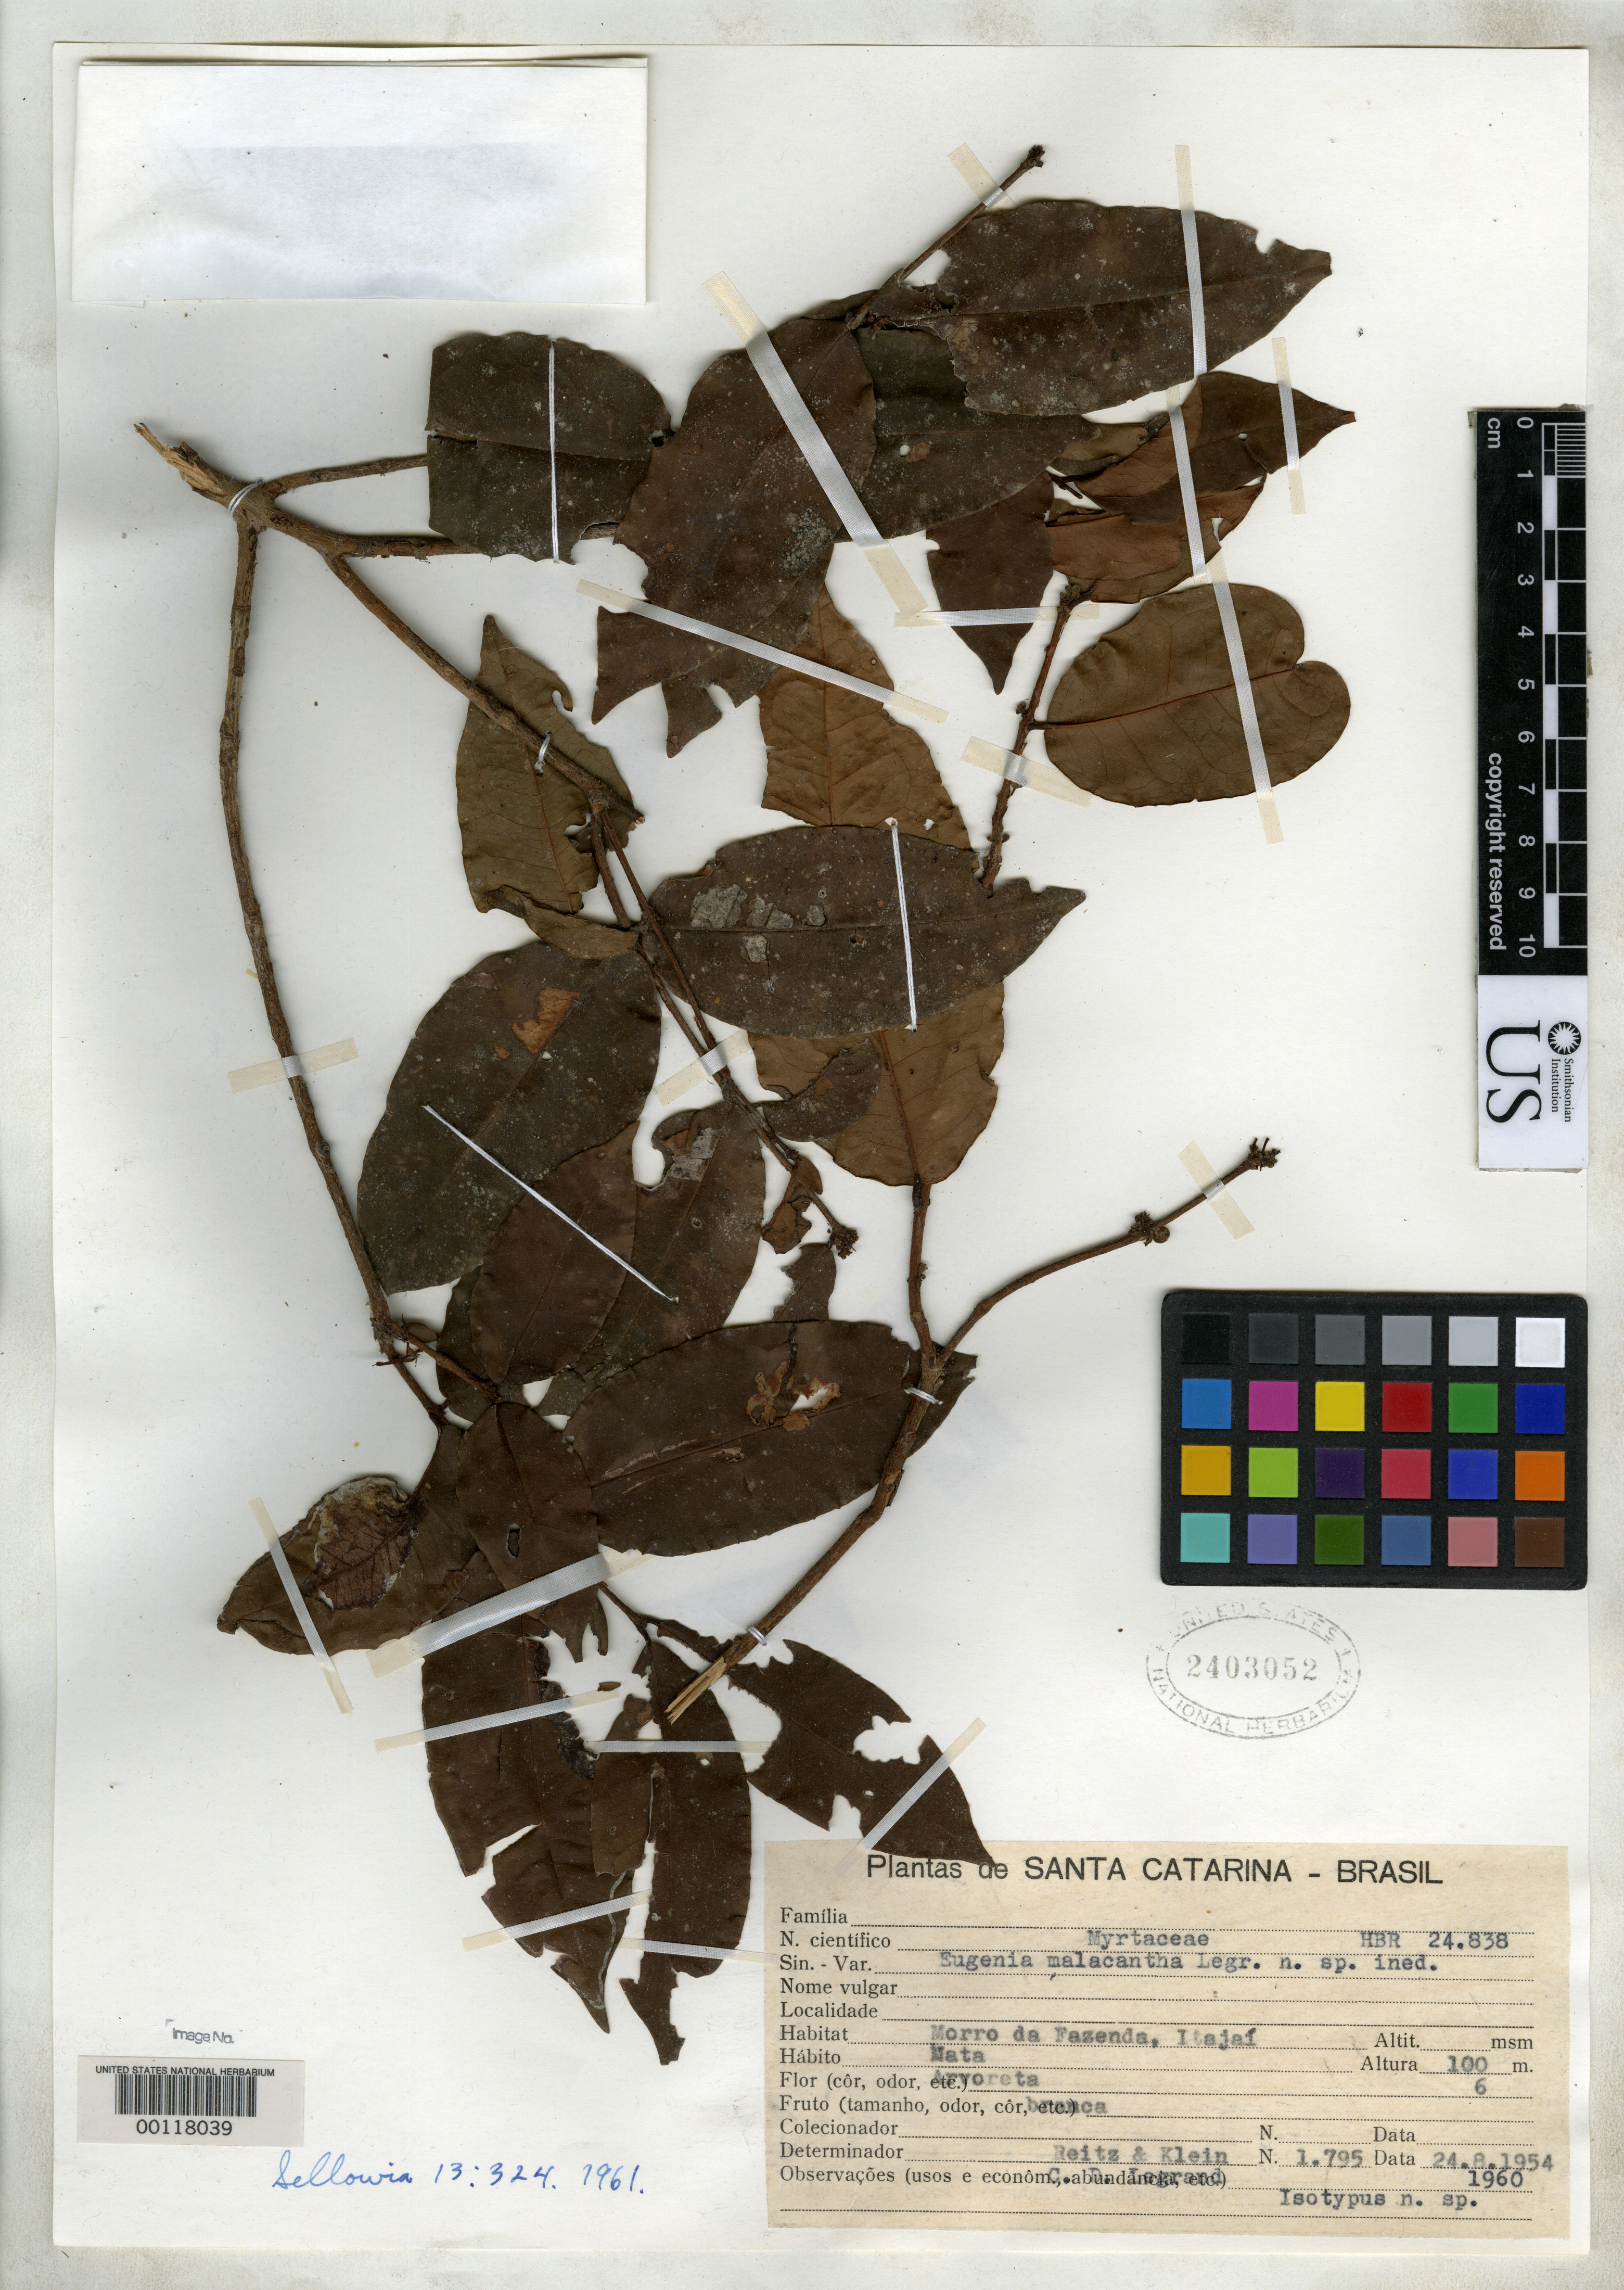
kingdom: Plantae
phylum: Tracheophyta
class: Magnoliopsida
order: Myrtales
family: Myrtaceae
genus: Eugenia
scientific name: Eugenia malacantha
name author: D. Legrand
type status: Isotype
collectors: R. Reitz & R. M. Klein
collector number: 1795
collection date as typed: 24 Aug 1954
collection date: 1954-08-24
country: Brazil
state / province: Santa Catarina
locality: Morro da Fazenda, Itajai.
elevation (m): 100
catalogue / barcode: US 2403052